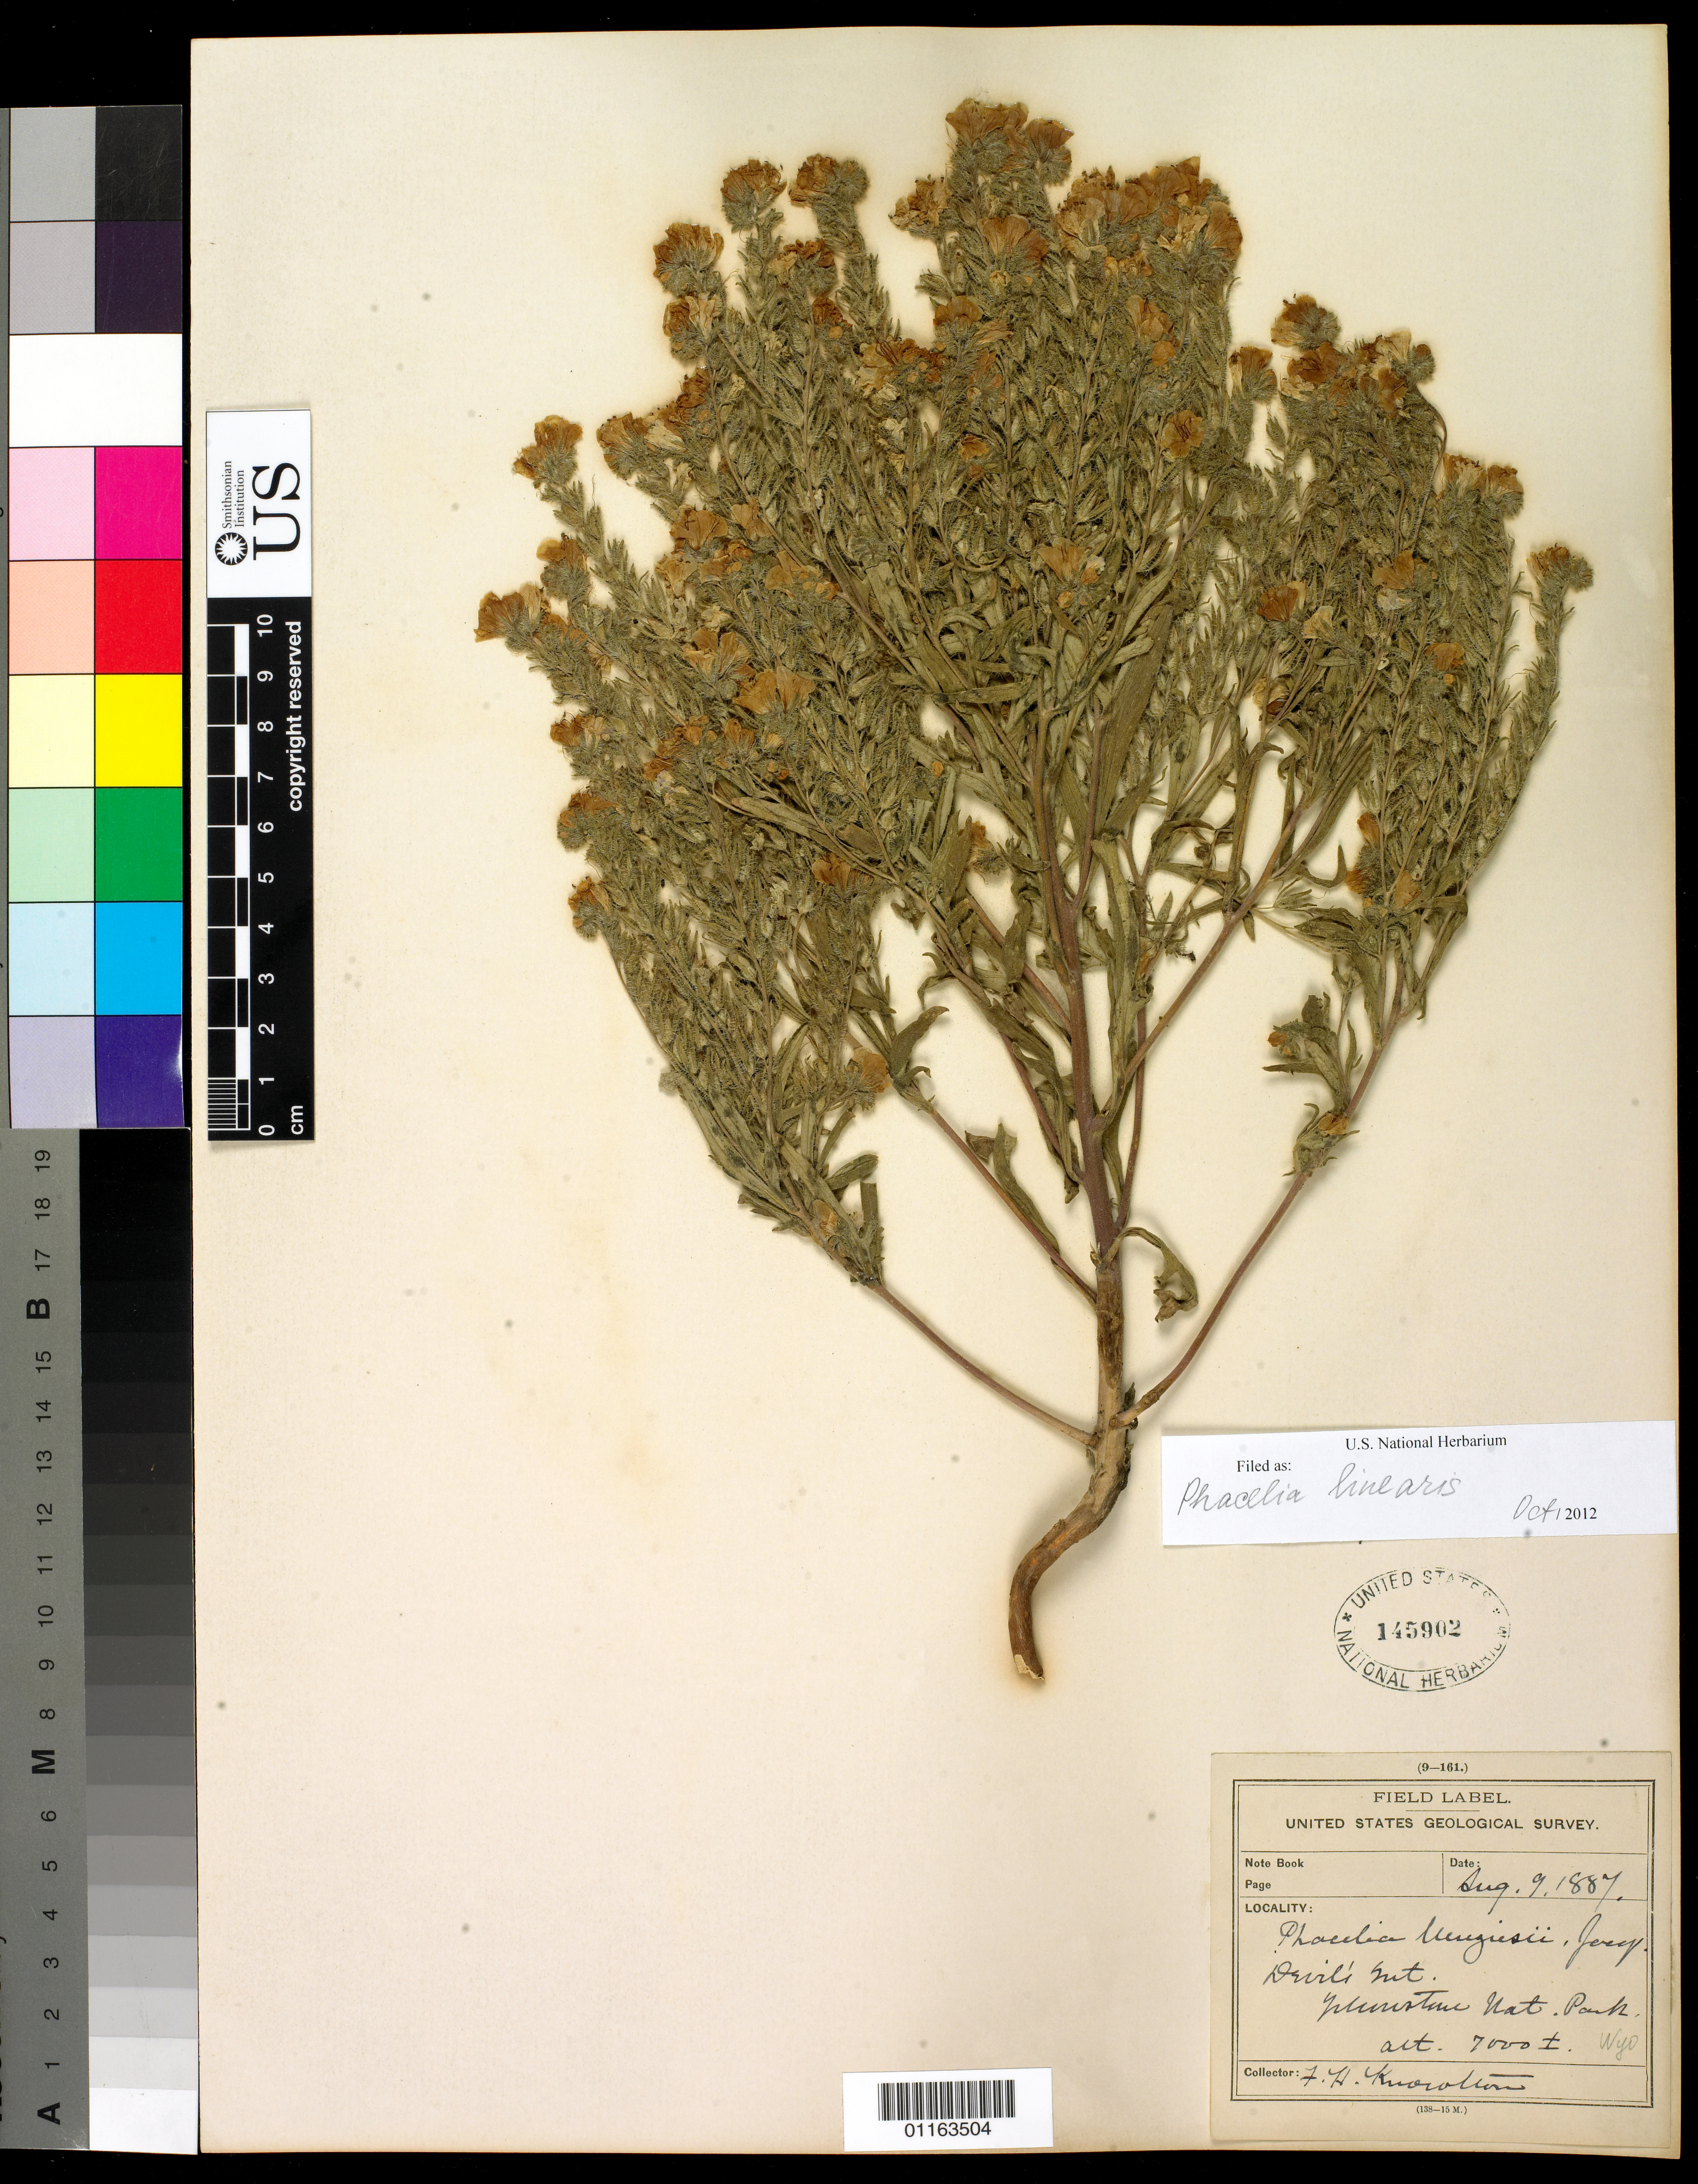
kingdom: Plantae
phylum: Tracheophyta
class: Magnoliopsida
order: Boraginales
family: Hydrophyllaceae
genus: Phacelia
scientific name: Phacelia linearis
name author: (Pursh) Holz.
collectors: F. H. Knowlton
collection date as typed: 9 Aug 1887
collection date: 1887-08-09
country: United States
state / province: Wyoming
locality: Devil's Mt., Yellowstone Nat. Park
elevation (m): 2134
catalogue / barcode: US 145902